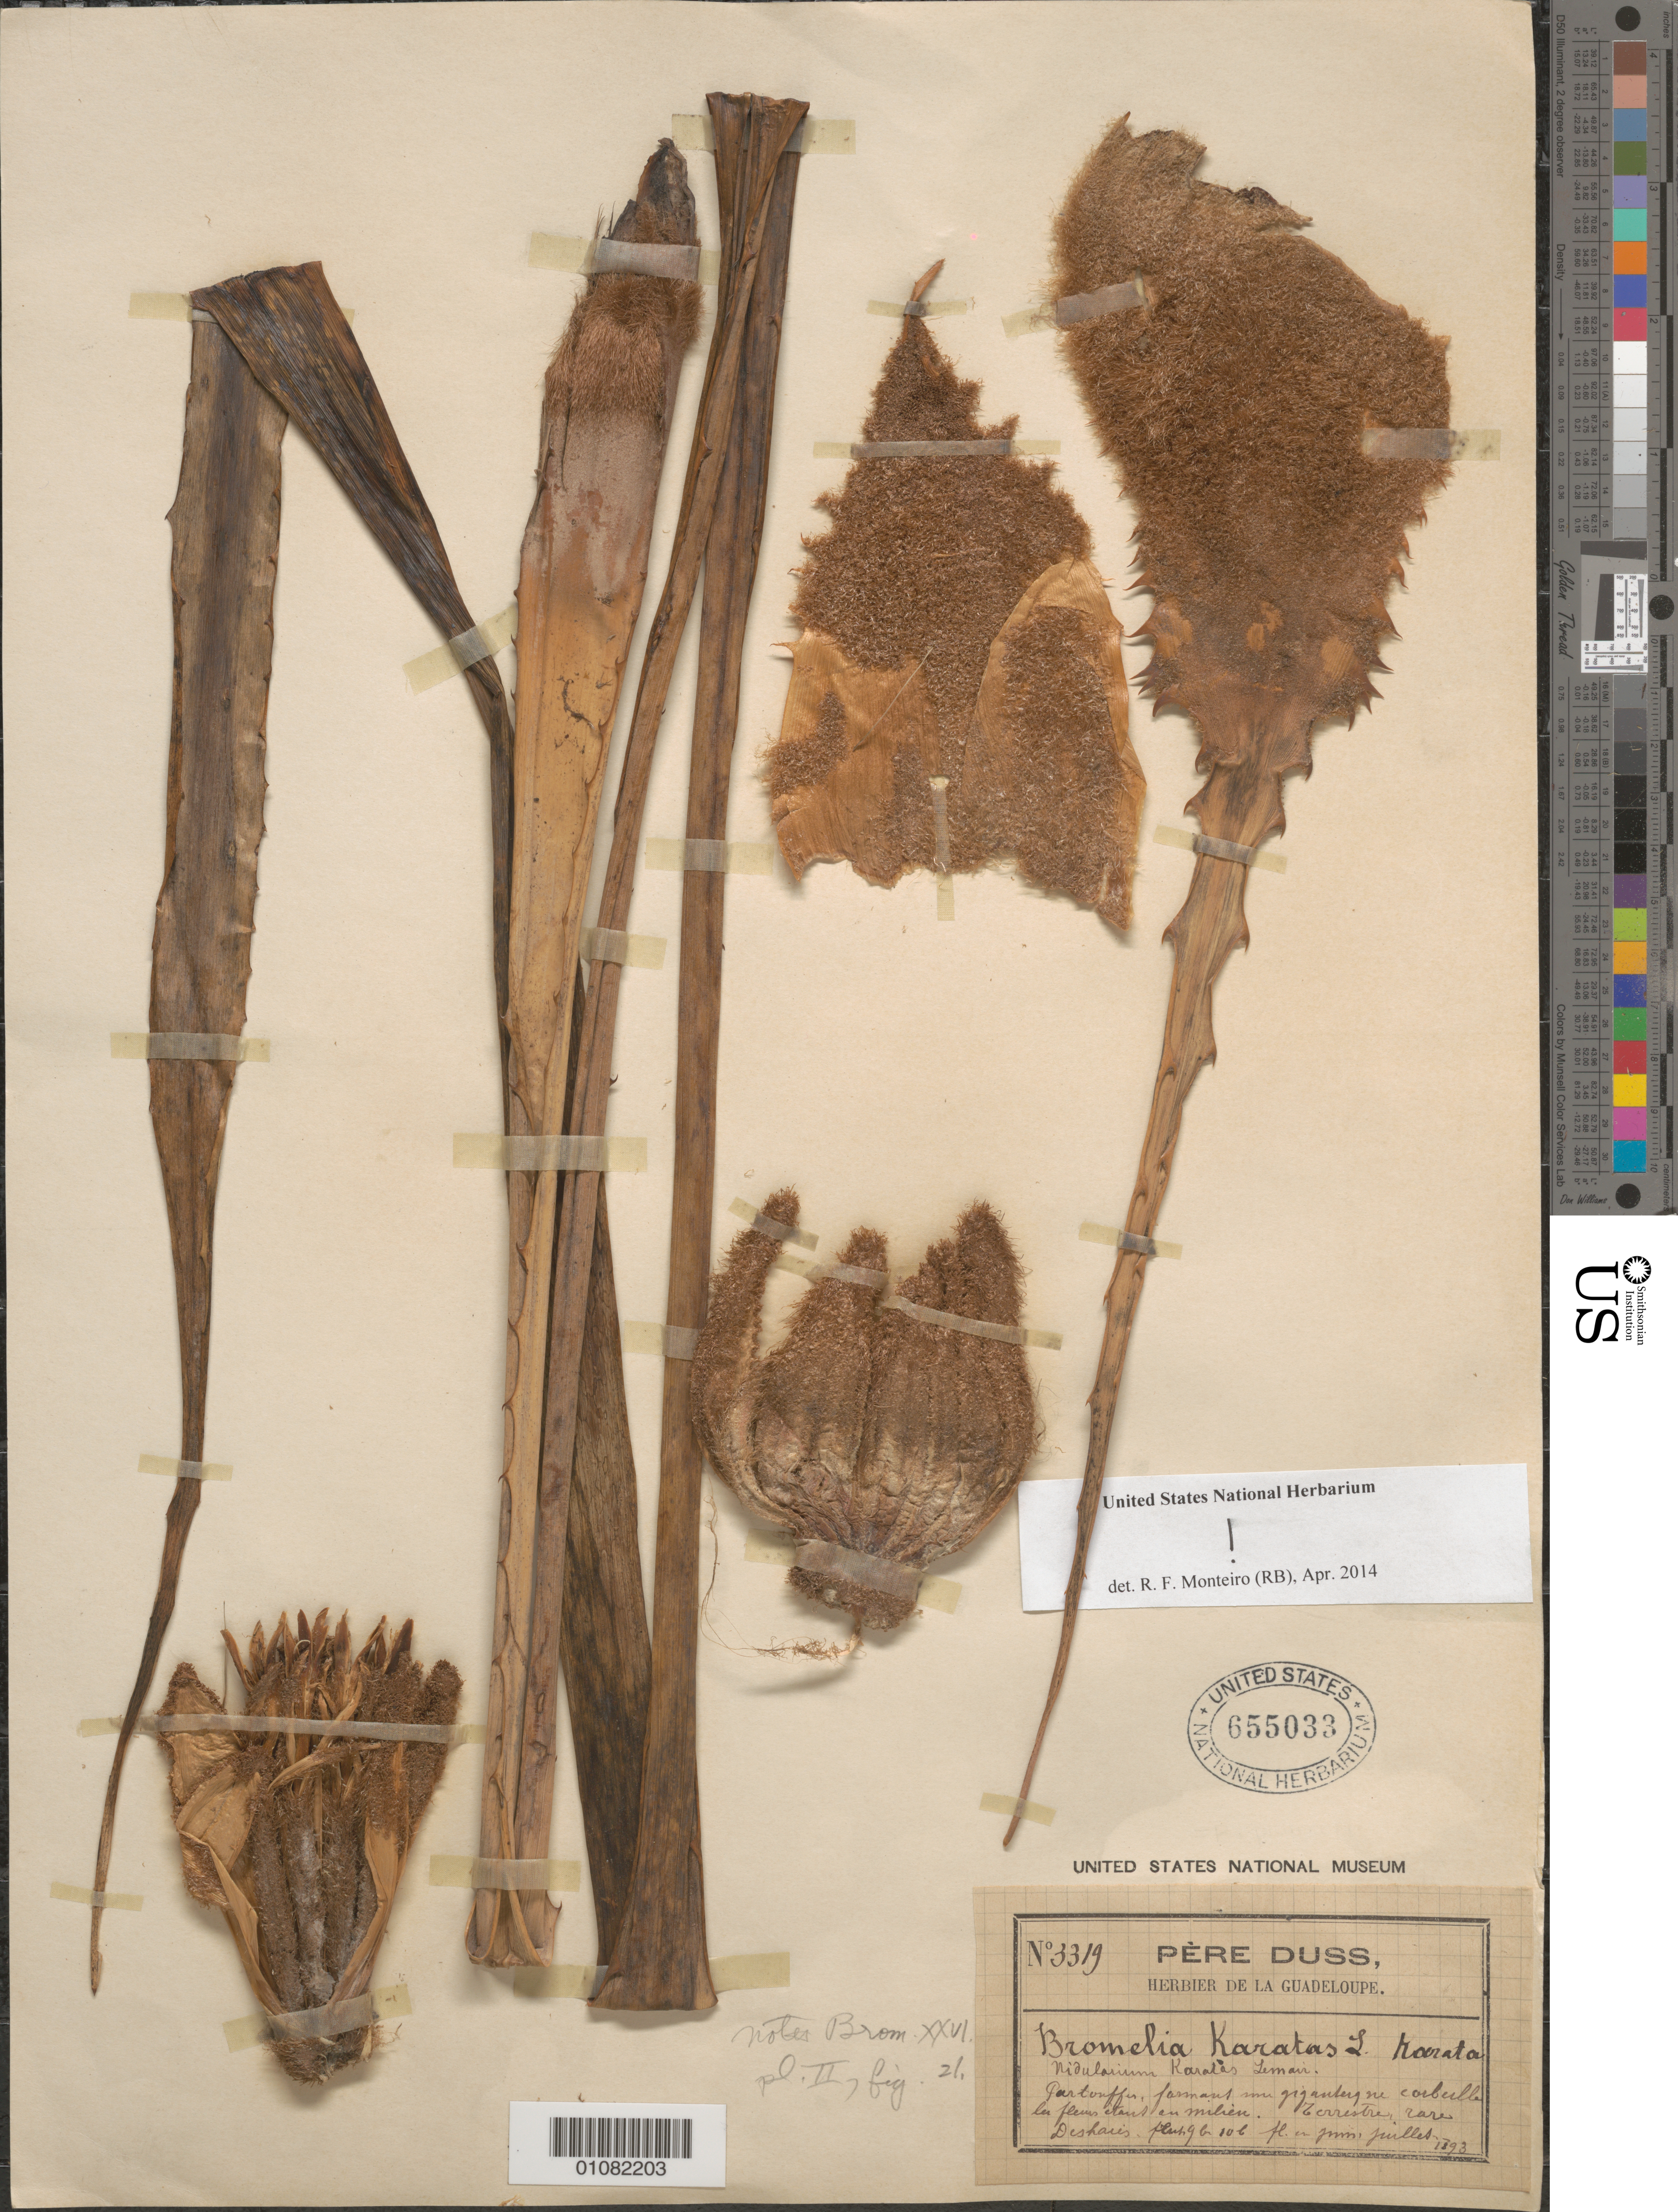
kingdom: Plantae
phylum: Tracheophyta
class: Liliopsida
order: Poales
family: Bromeliaceae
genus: Bromelia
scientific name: Bromelia plumieri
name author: (É. Morren) L.B. Sm.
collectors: Père Duss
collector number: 3319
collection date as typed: Jul 1893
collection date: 1893-07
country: Guadeloupe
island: Basse Terre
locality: Deshaies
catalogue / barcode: US 655033